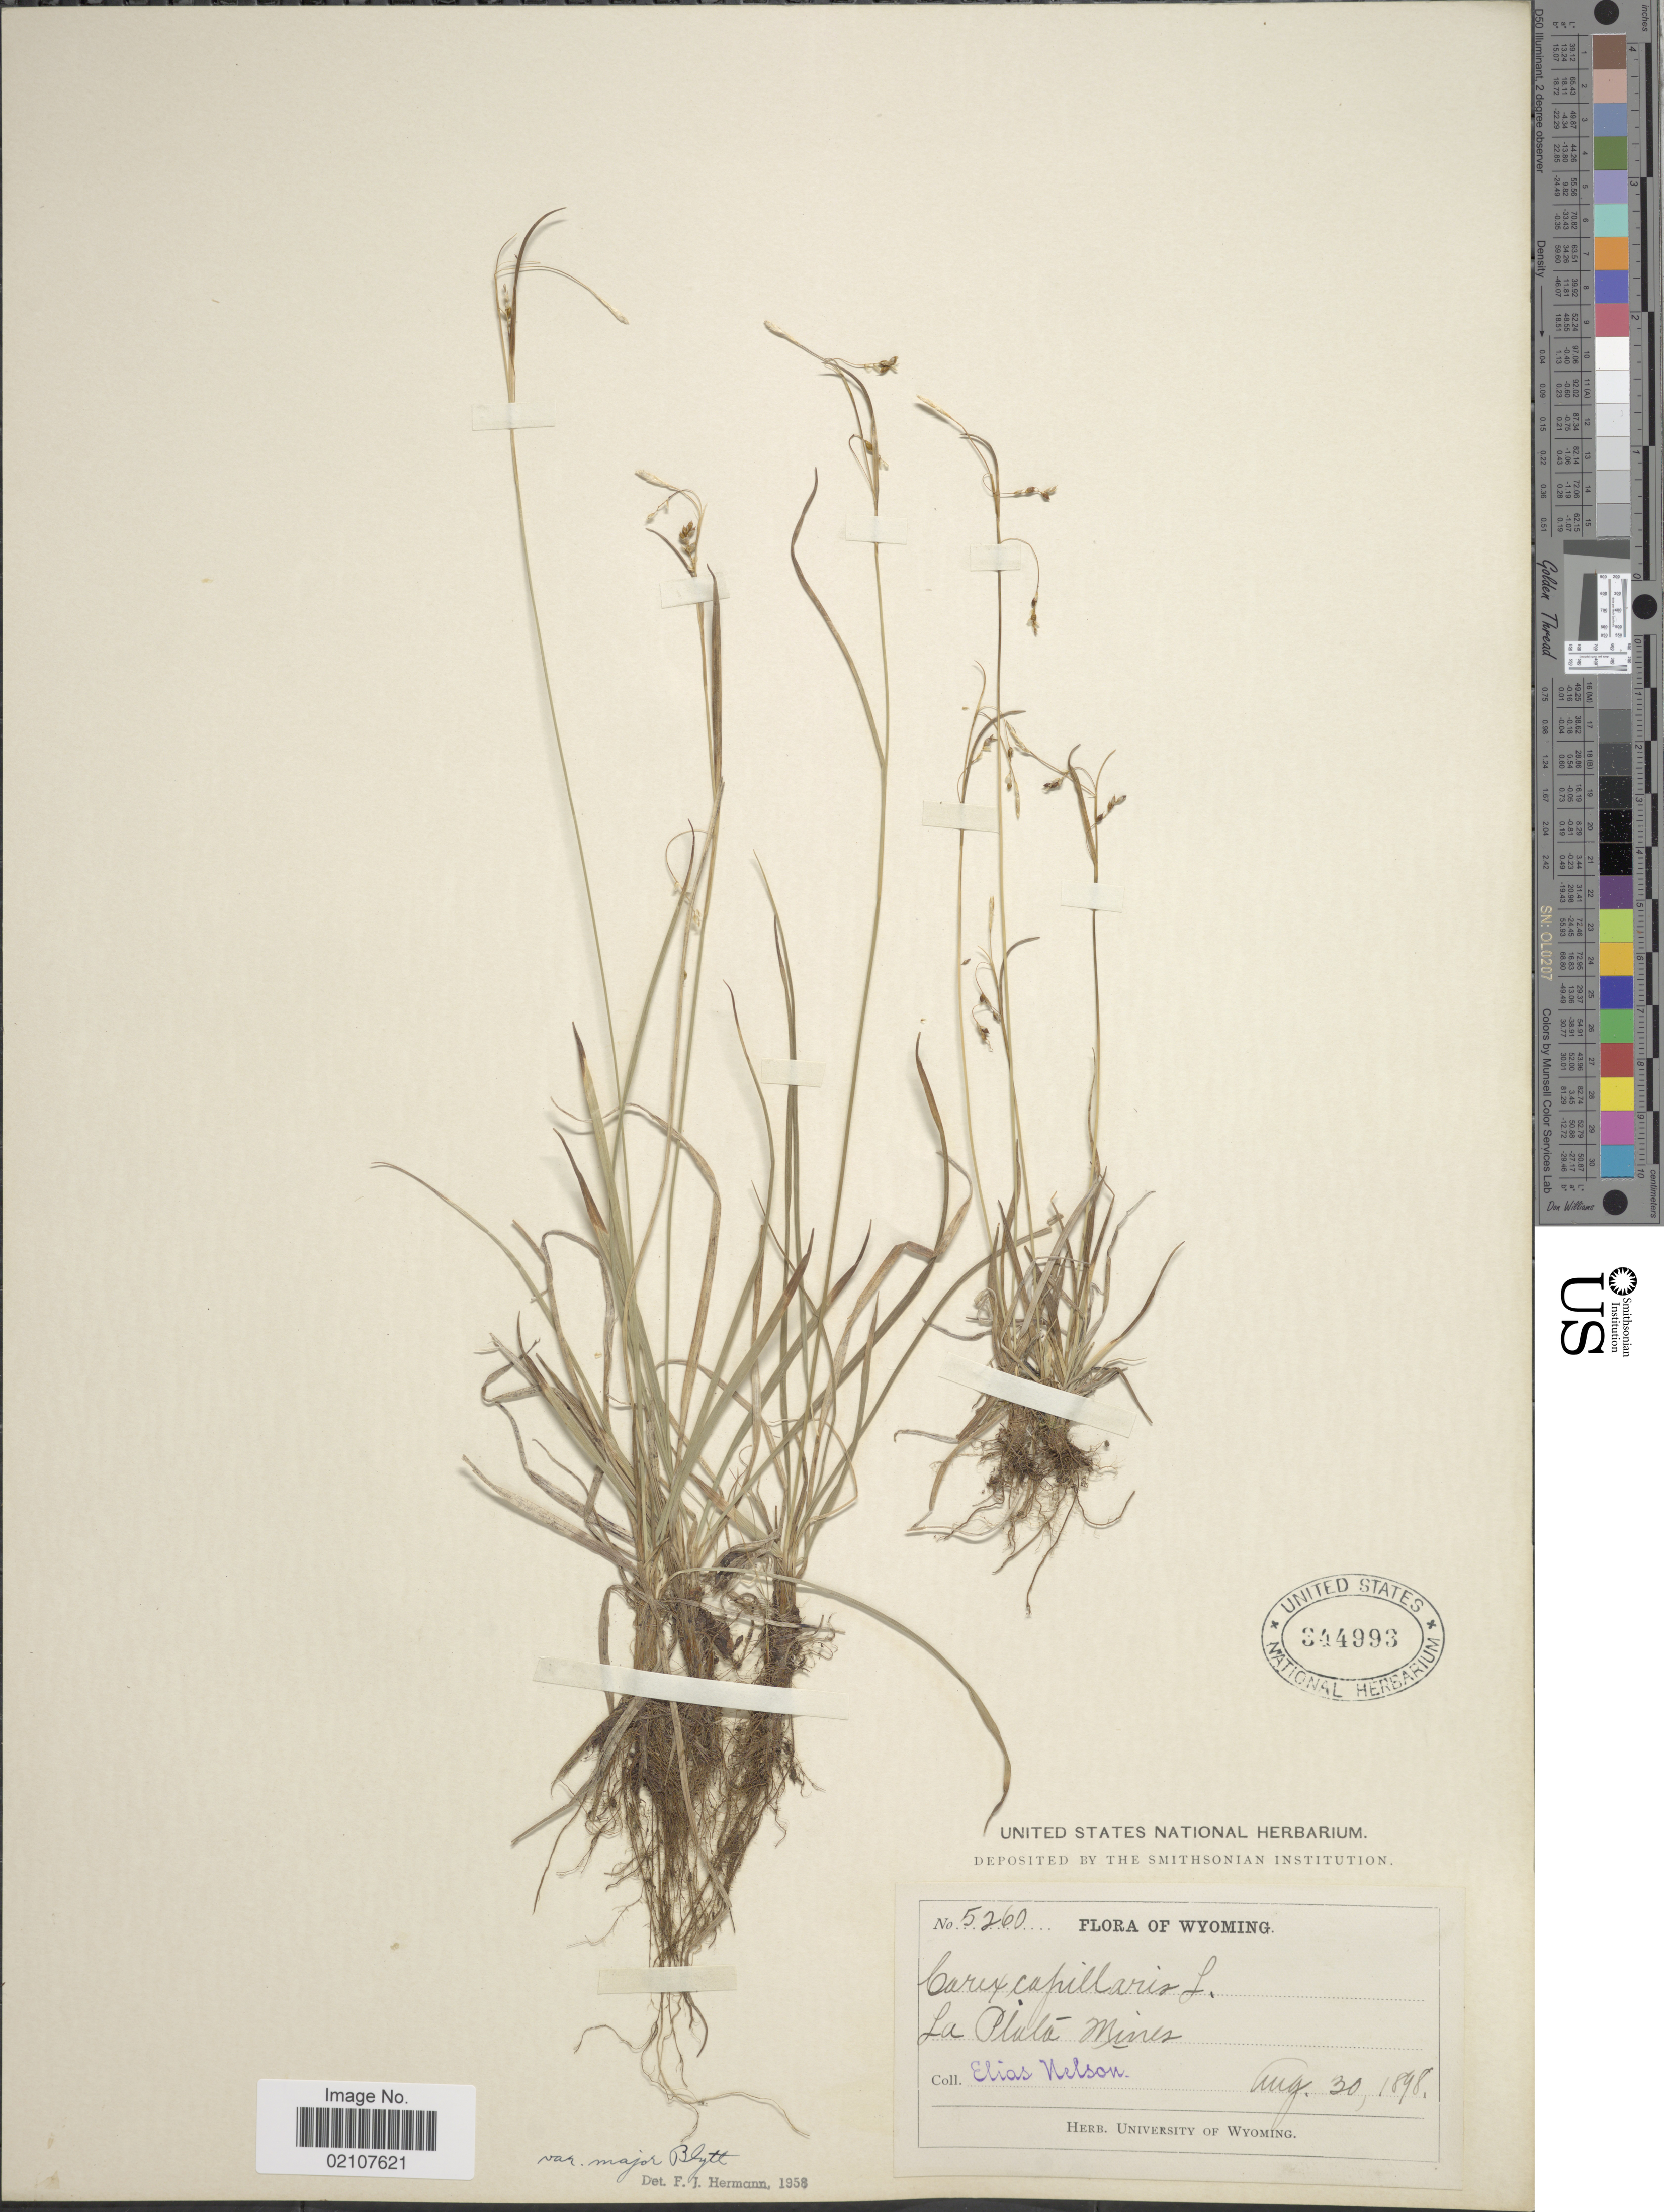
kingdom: Plantae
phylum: Tracheophyta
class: Liliopsida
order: Poales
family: Cyperaceae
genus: Carex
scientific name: Carex capillaris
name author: L.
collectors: E. Nelson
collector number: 5260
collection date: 1898-08-30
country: United States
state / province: Wyoming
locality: Wyoming, La Plata Mines.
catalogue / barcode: US 344993